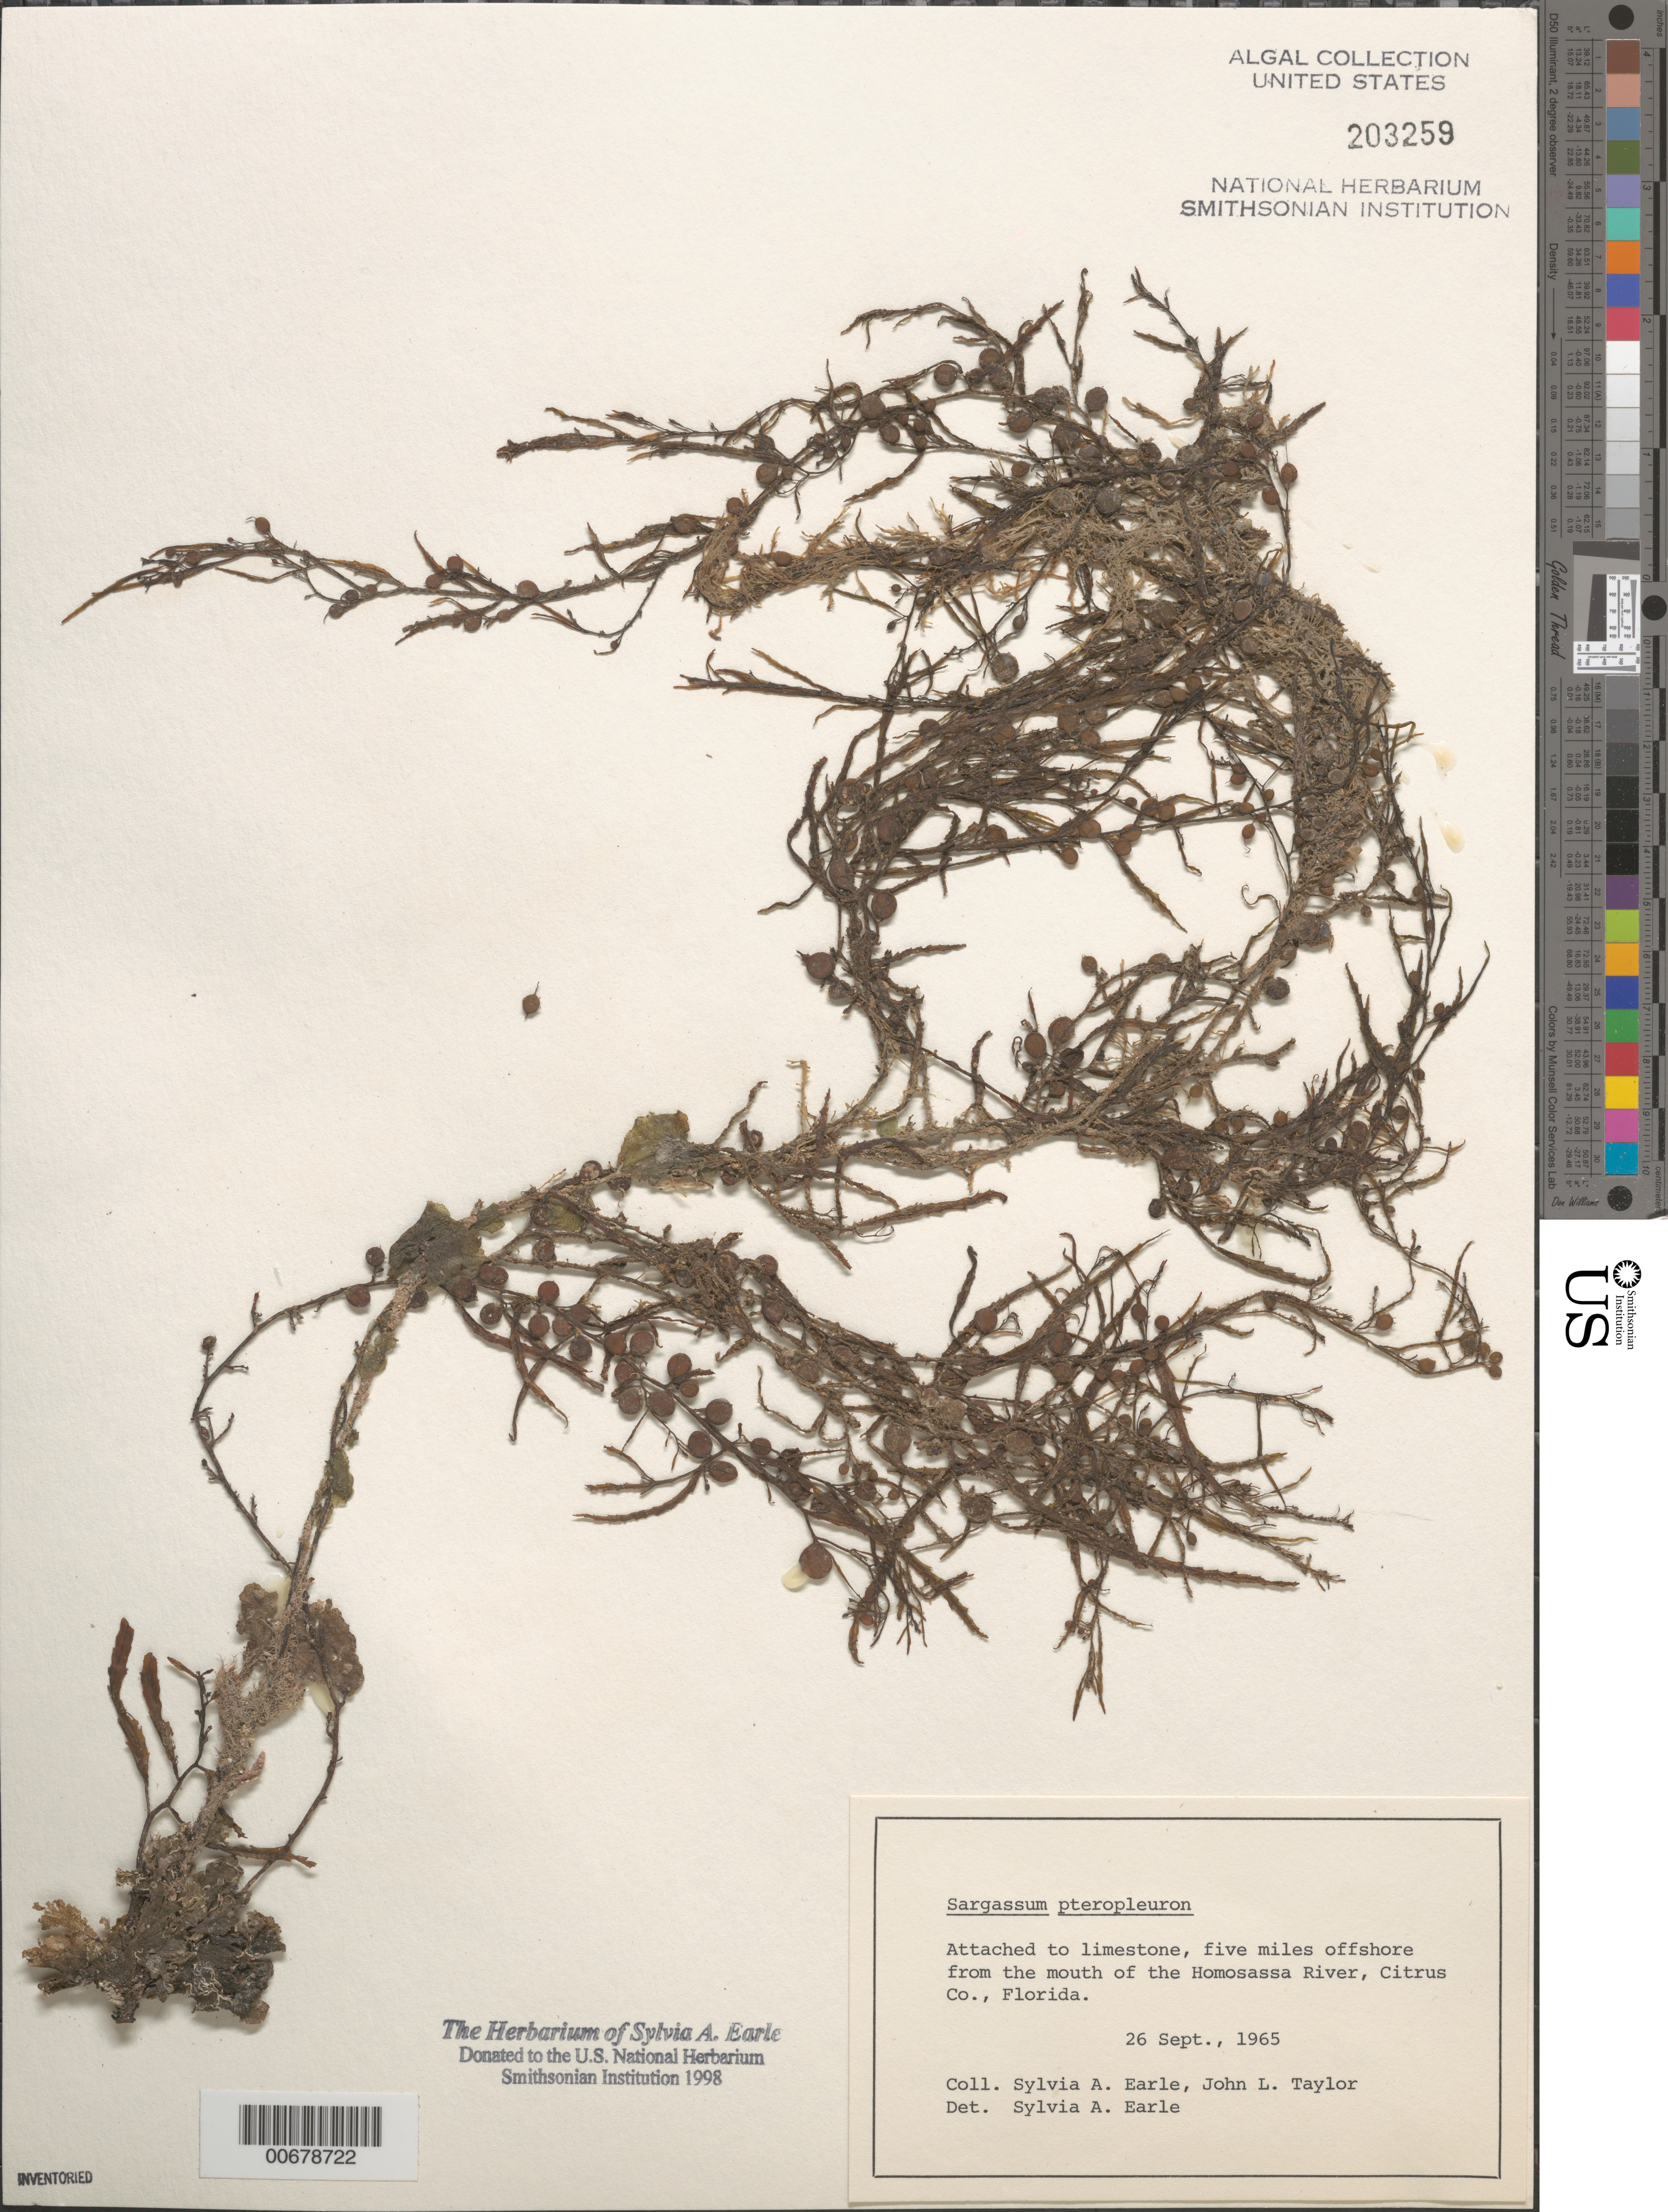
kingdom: Chromista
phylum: Ochrophyta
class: Phaeophyceae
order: Fucales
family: Sargassaceae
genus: Sargassum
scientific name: Sargassum pteropleuron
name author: Grunow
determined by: Earle, S. A.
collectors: S. A. Earle & J. L. Taylor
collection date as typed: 26 Sep 1965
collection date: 1965-09-26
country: United States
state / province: Florida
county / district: Citrus County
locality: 5 miles off Homosassa River mouth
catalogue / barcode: US 203259